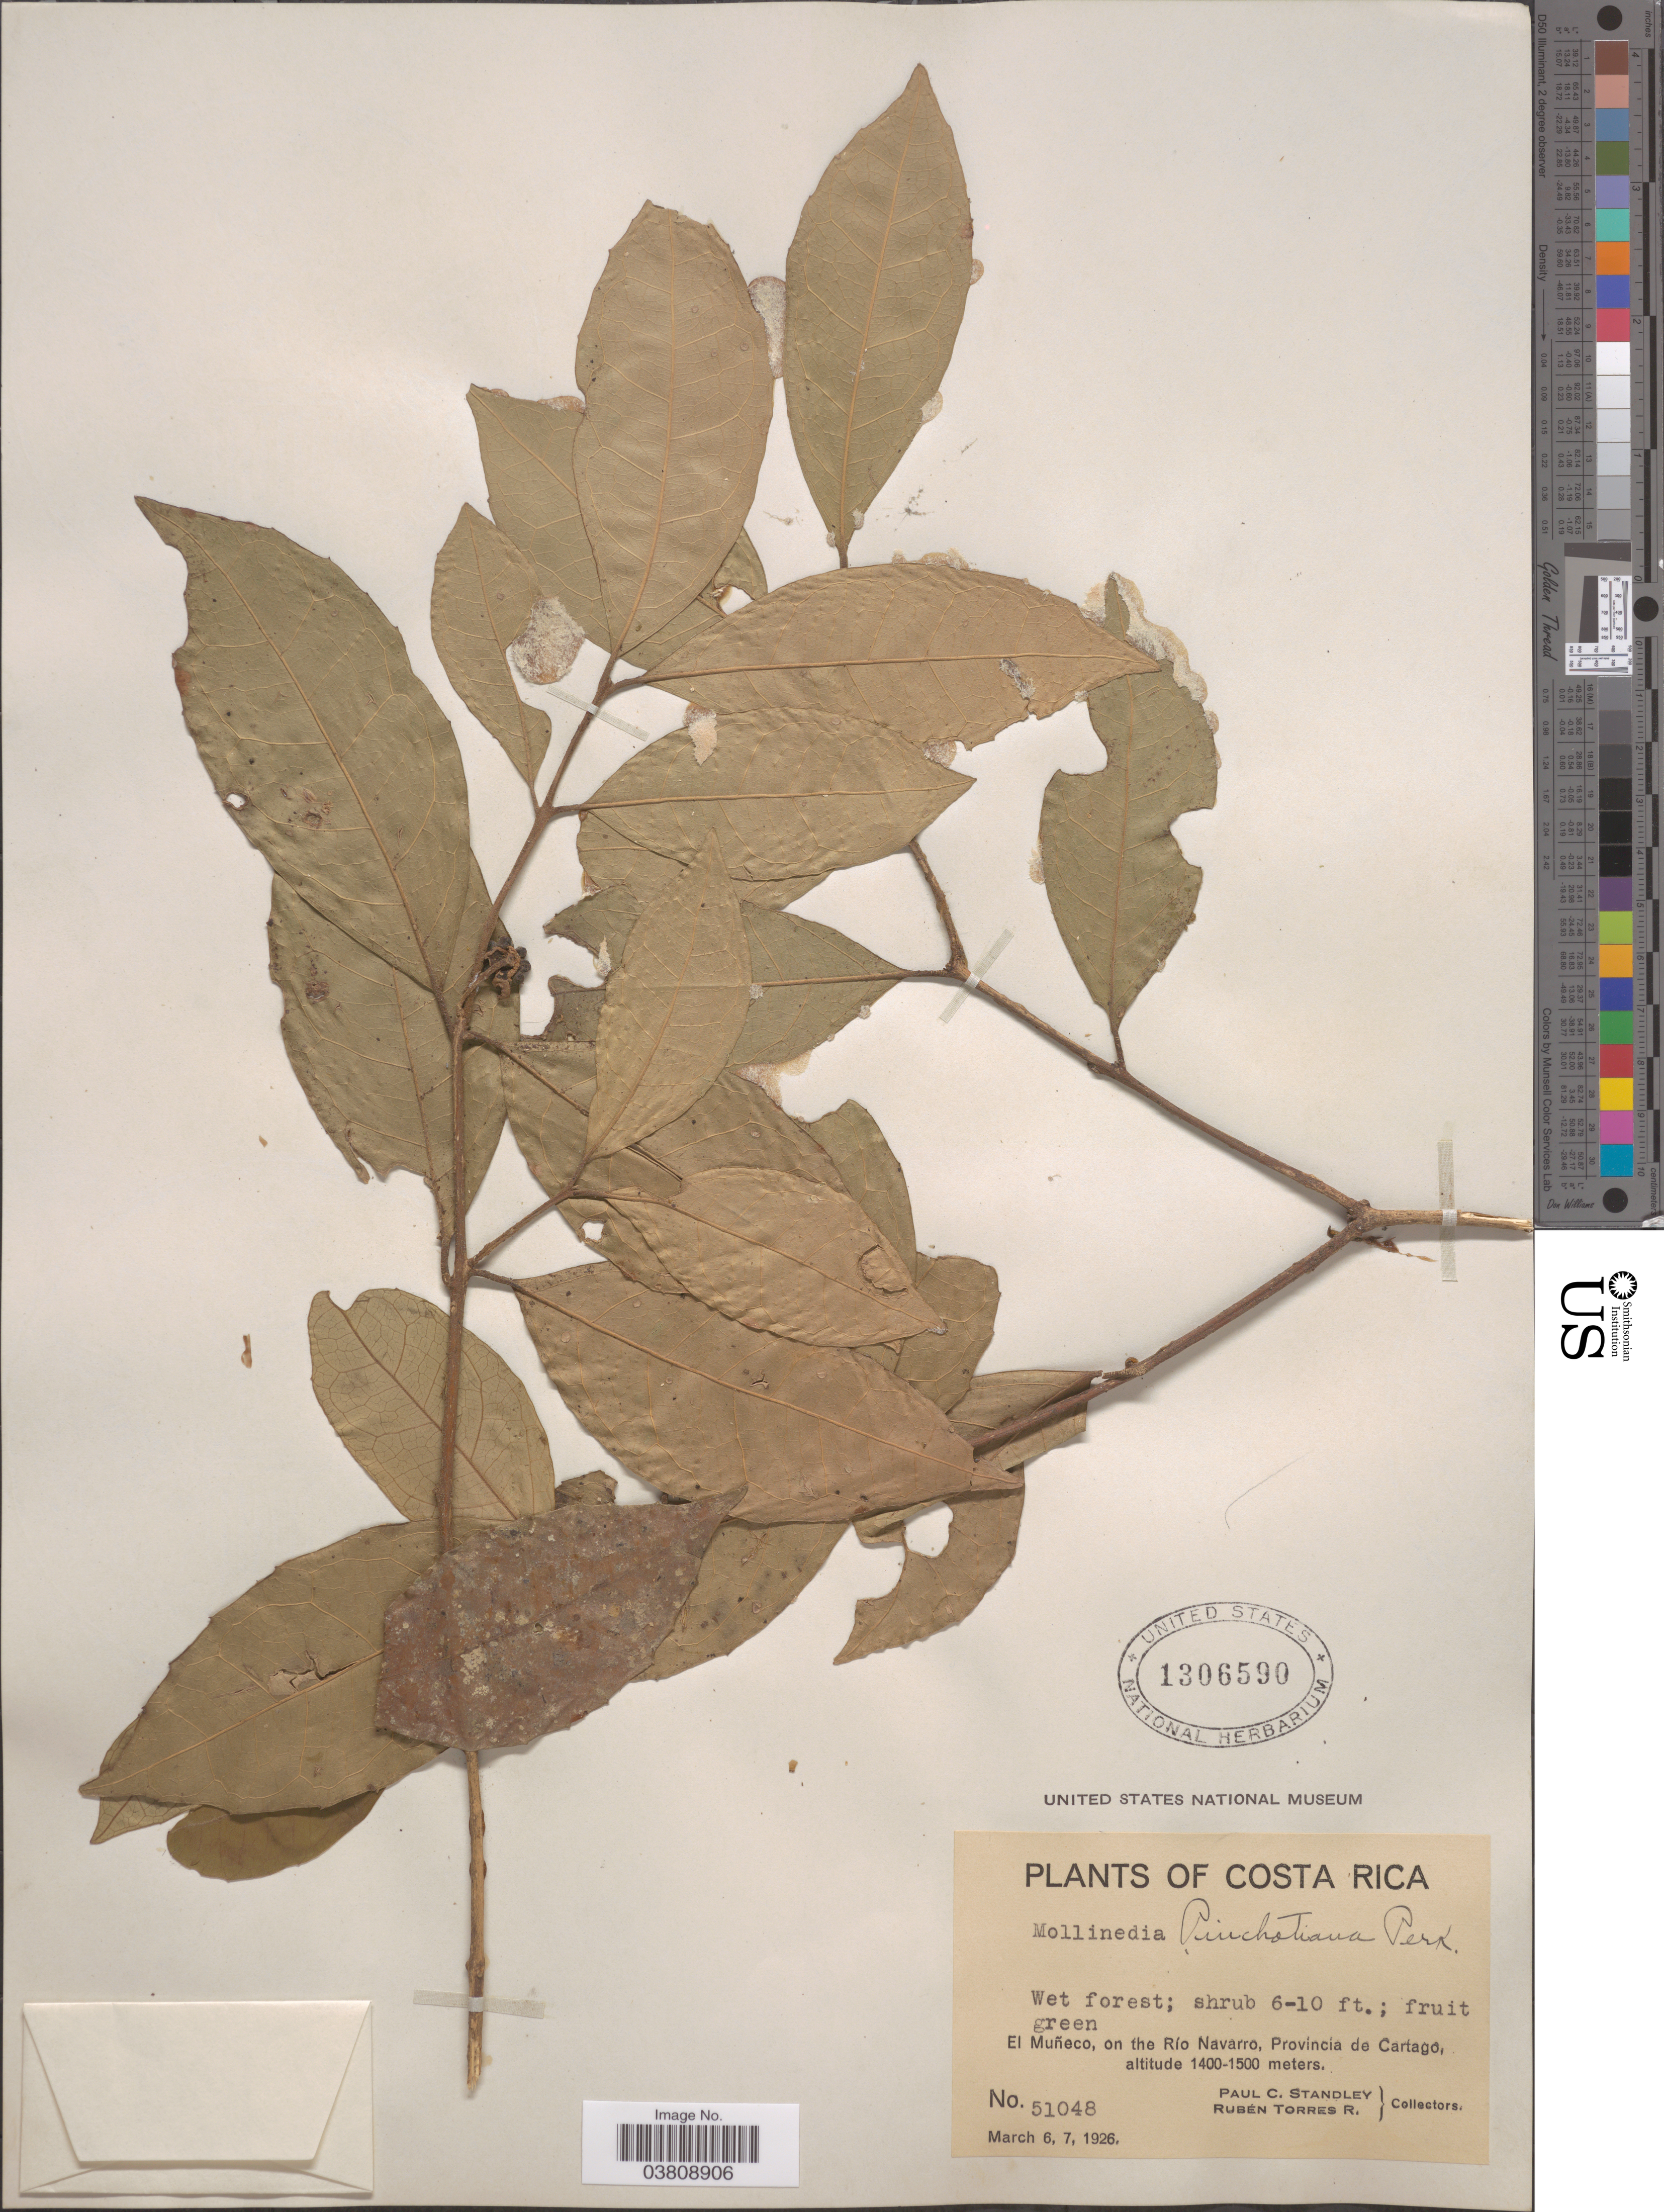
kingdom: Plantae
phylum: Tracheophyta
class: Magnoliopsida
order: Laurales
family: Monimiaceae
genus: Mollinedia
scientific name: Mollinedia pinchotiana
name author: Perkins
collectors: P. C. Standley & R. Torres Rojas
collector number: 51048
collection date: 1926-03-06/1926-03-07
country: Costa Rica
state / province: Cartago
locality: El Muñeco, on the Río Navarro.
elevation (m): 1400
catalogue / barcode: US 1306590